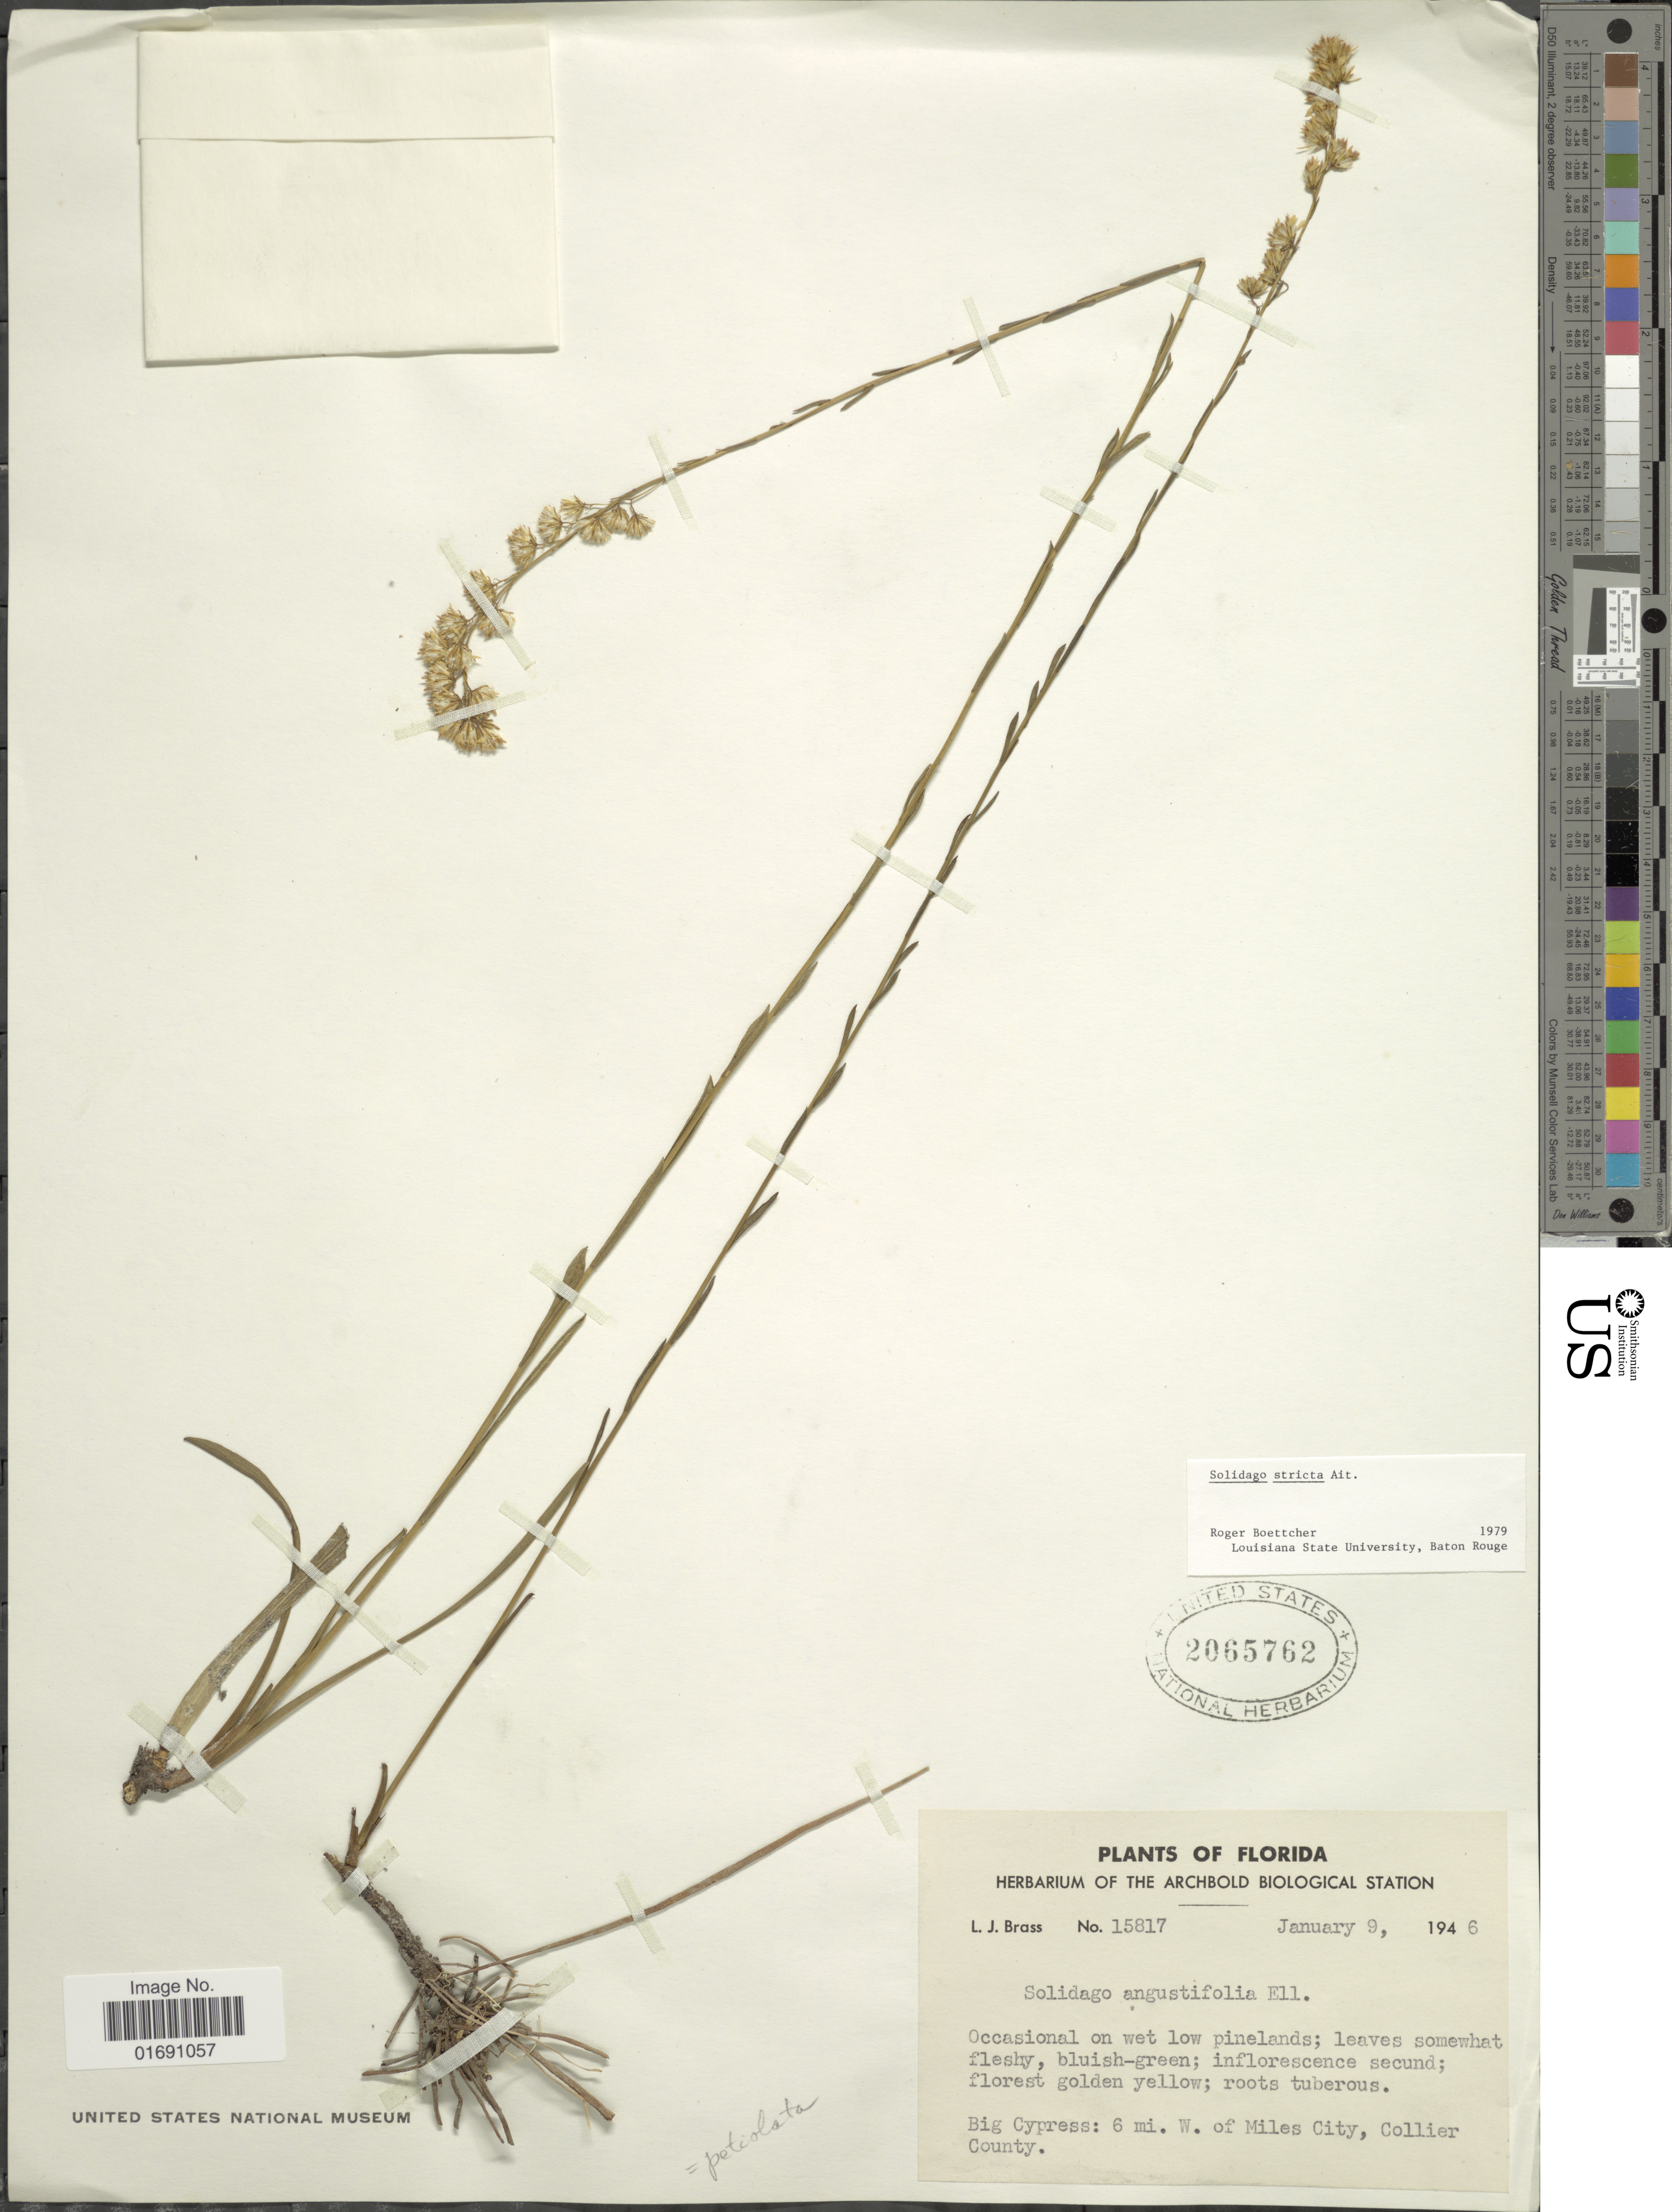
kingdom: Plantae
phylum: Tracheophyta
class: Magnoliopsida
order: Asterales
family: Asteraceae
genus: Solidago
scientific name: Solidago stricta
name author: Aiton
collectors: L. J. Brass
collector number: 15817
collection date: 1946-01-09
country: United States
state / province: Florida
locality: Big Cypress: 6 mi. W. of Miles City, Collier County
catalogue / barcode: US 2065762